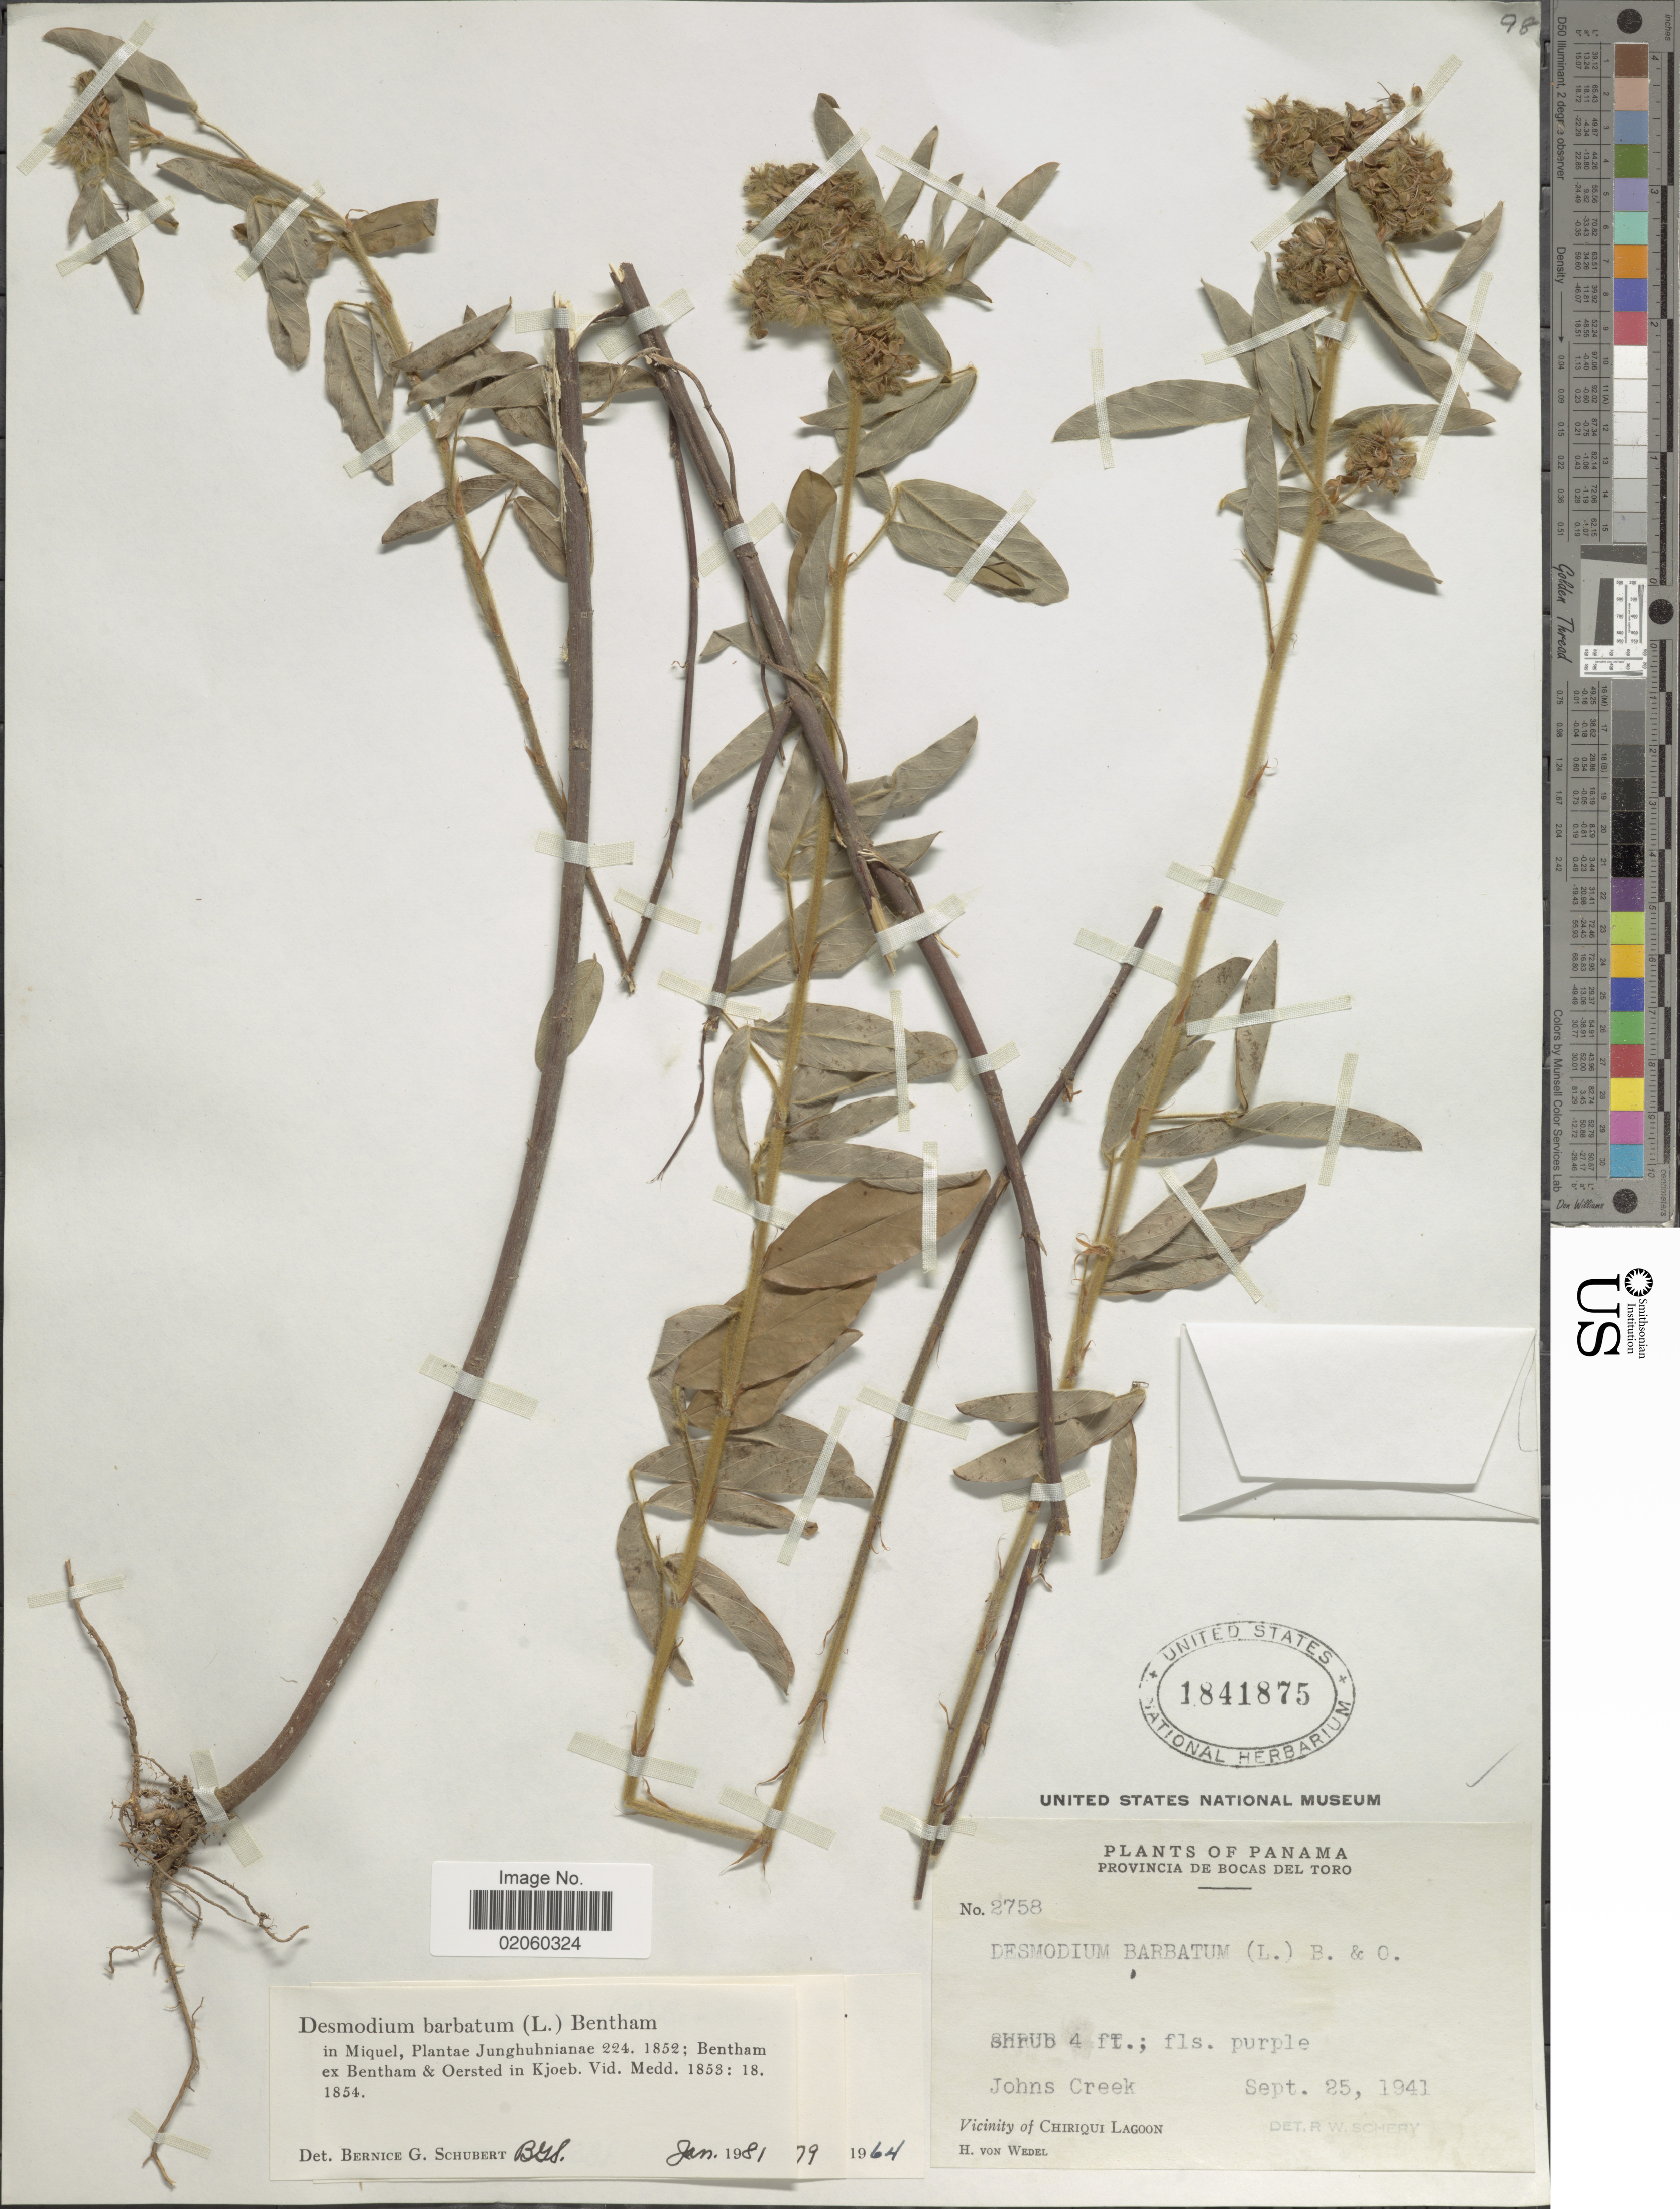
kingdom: Plantae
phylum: Tracheophyta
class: Magnoliopsida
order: Fabales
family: Fabaceae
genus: Grona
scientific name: Grona barbata var. barbata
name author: (L.) H. Ohashi & K. Ohashi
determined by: Strong, Mark T., (BOT), Smithsonian Institution - National Museum of Natural History (UNITED STATES)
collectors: H. von Wedel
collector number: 2758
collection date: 1941-09-25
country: Panama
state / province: Bocas del Toro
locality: Johns Creek, Vicinity of Chiriqui Lagoon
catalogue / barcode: US 1841875